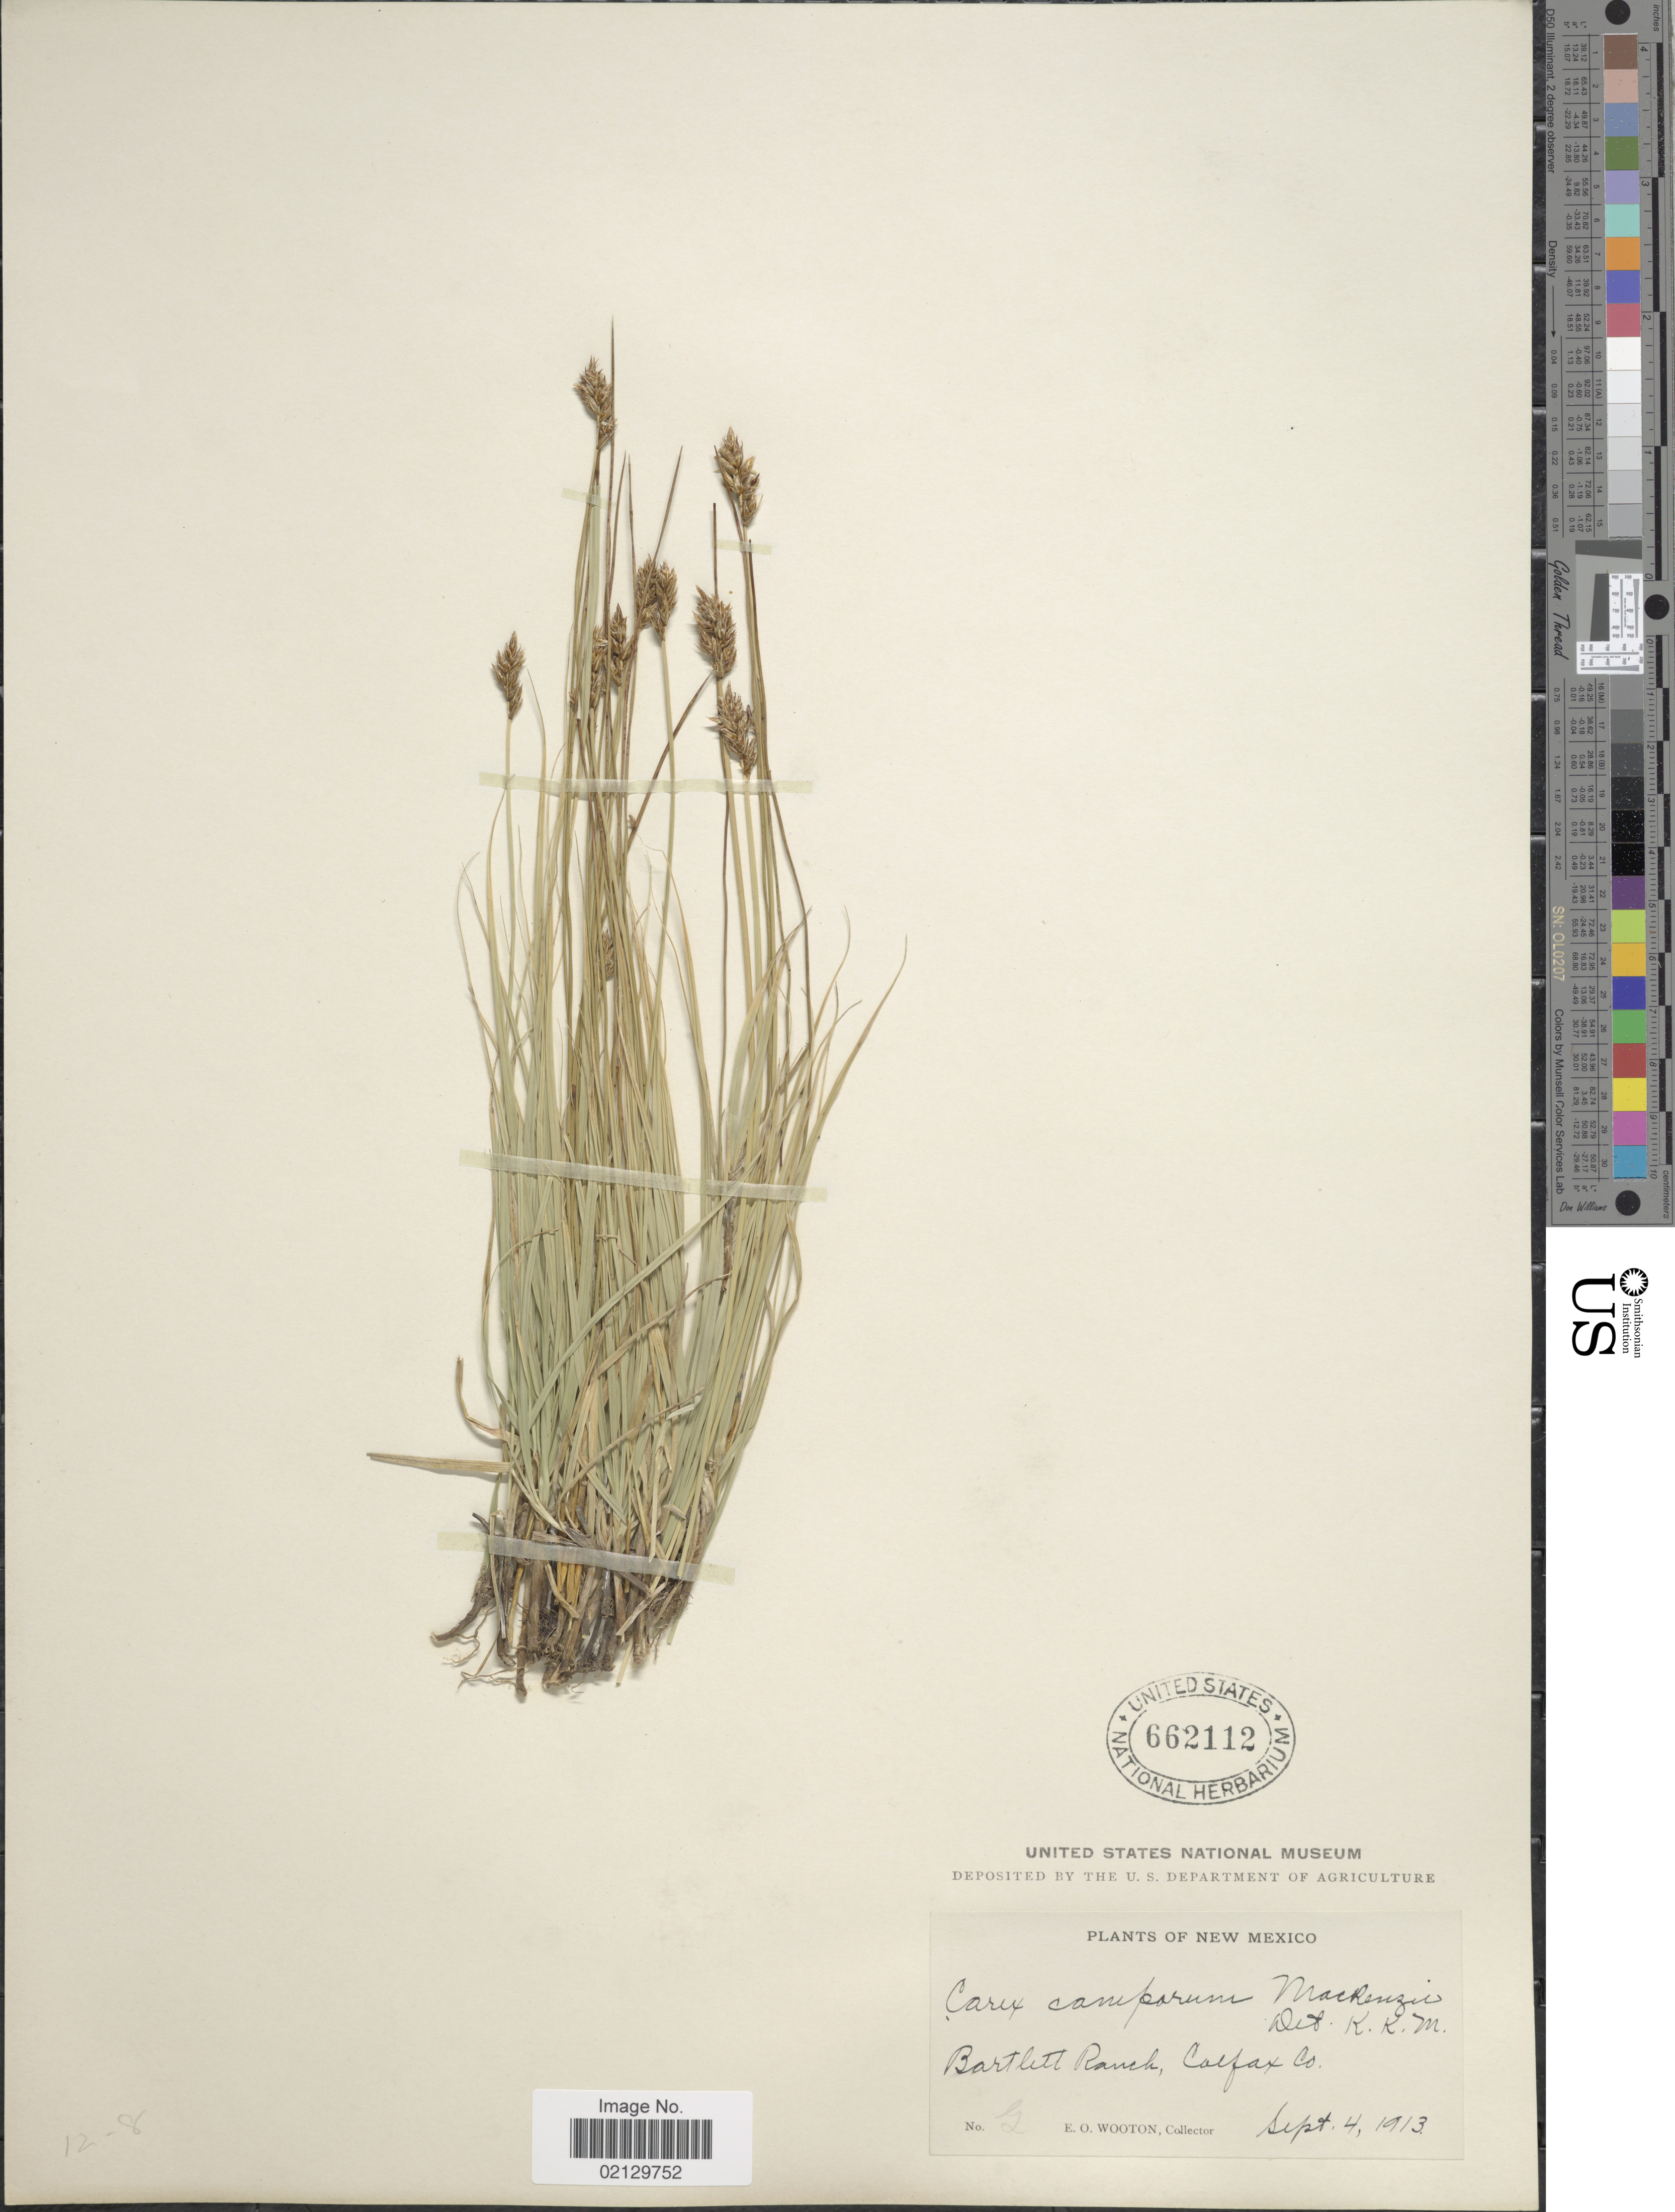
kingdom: Plantae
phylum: Tracheophyta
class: Liliopsida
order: Poales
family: Cyperaceae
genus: Carex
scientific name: Carex praegracilis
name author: W. Boott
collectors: E. O. Wooton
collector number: G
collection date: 1913-09-04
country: United States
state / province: New Mexico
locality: Bartlett Ranch, Calfax Co.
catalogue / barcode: US 662112